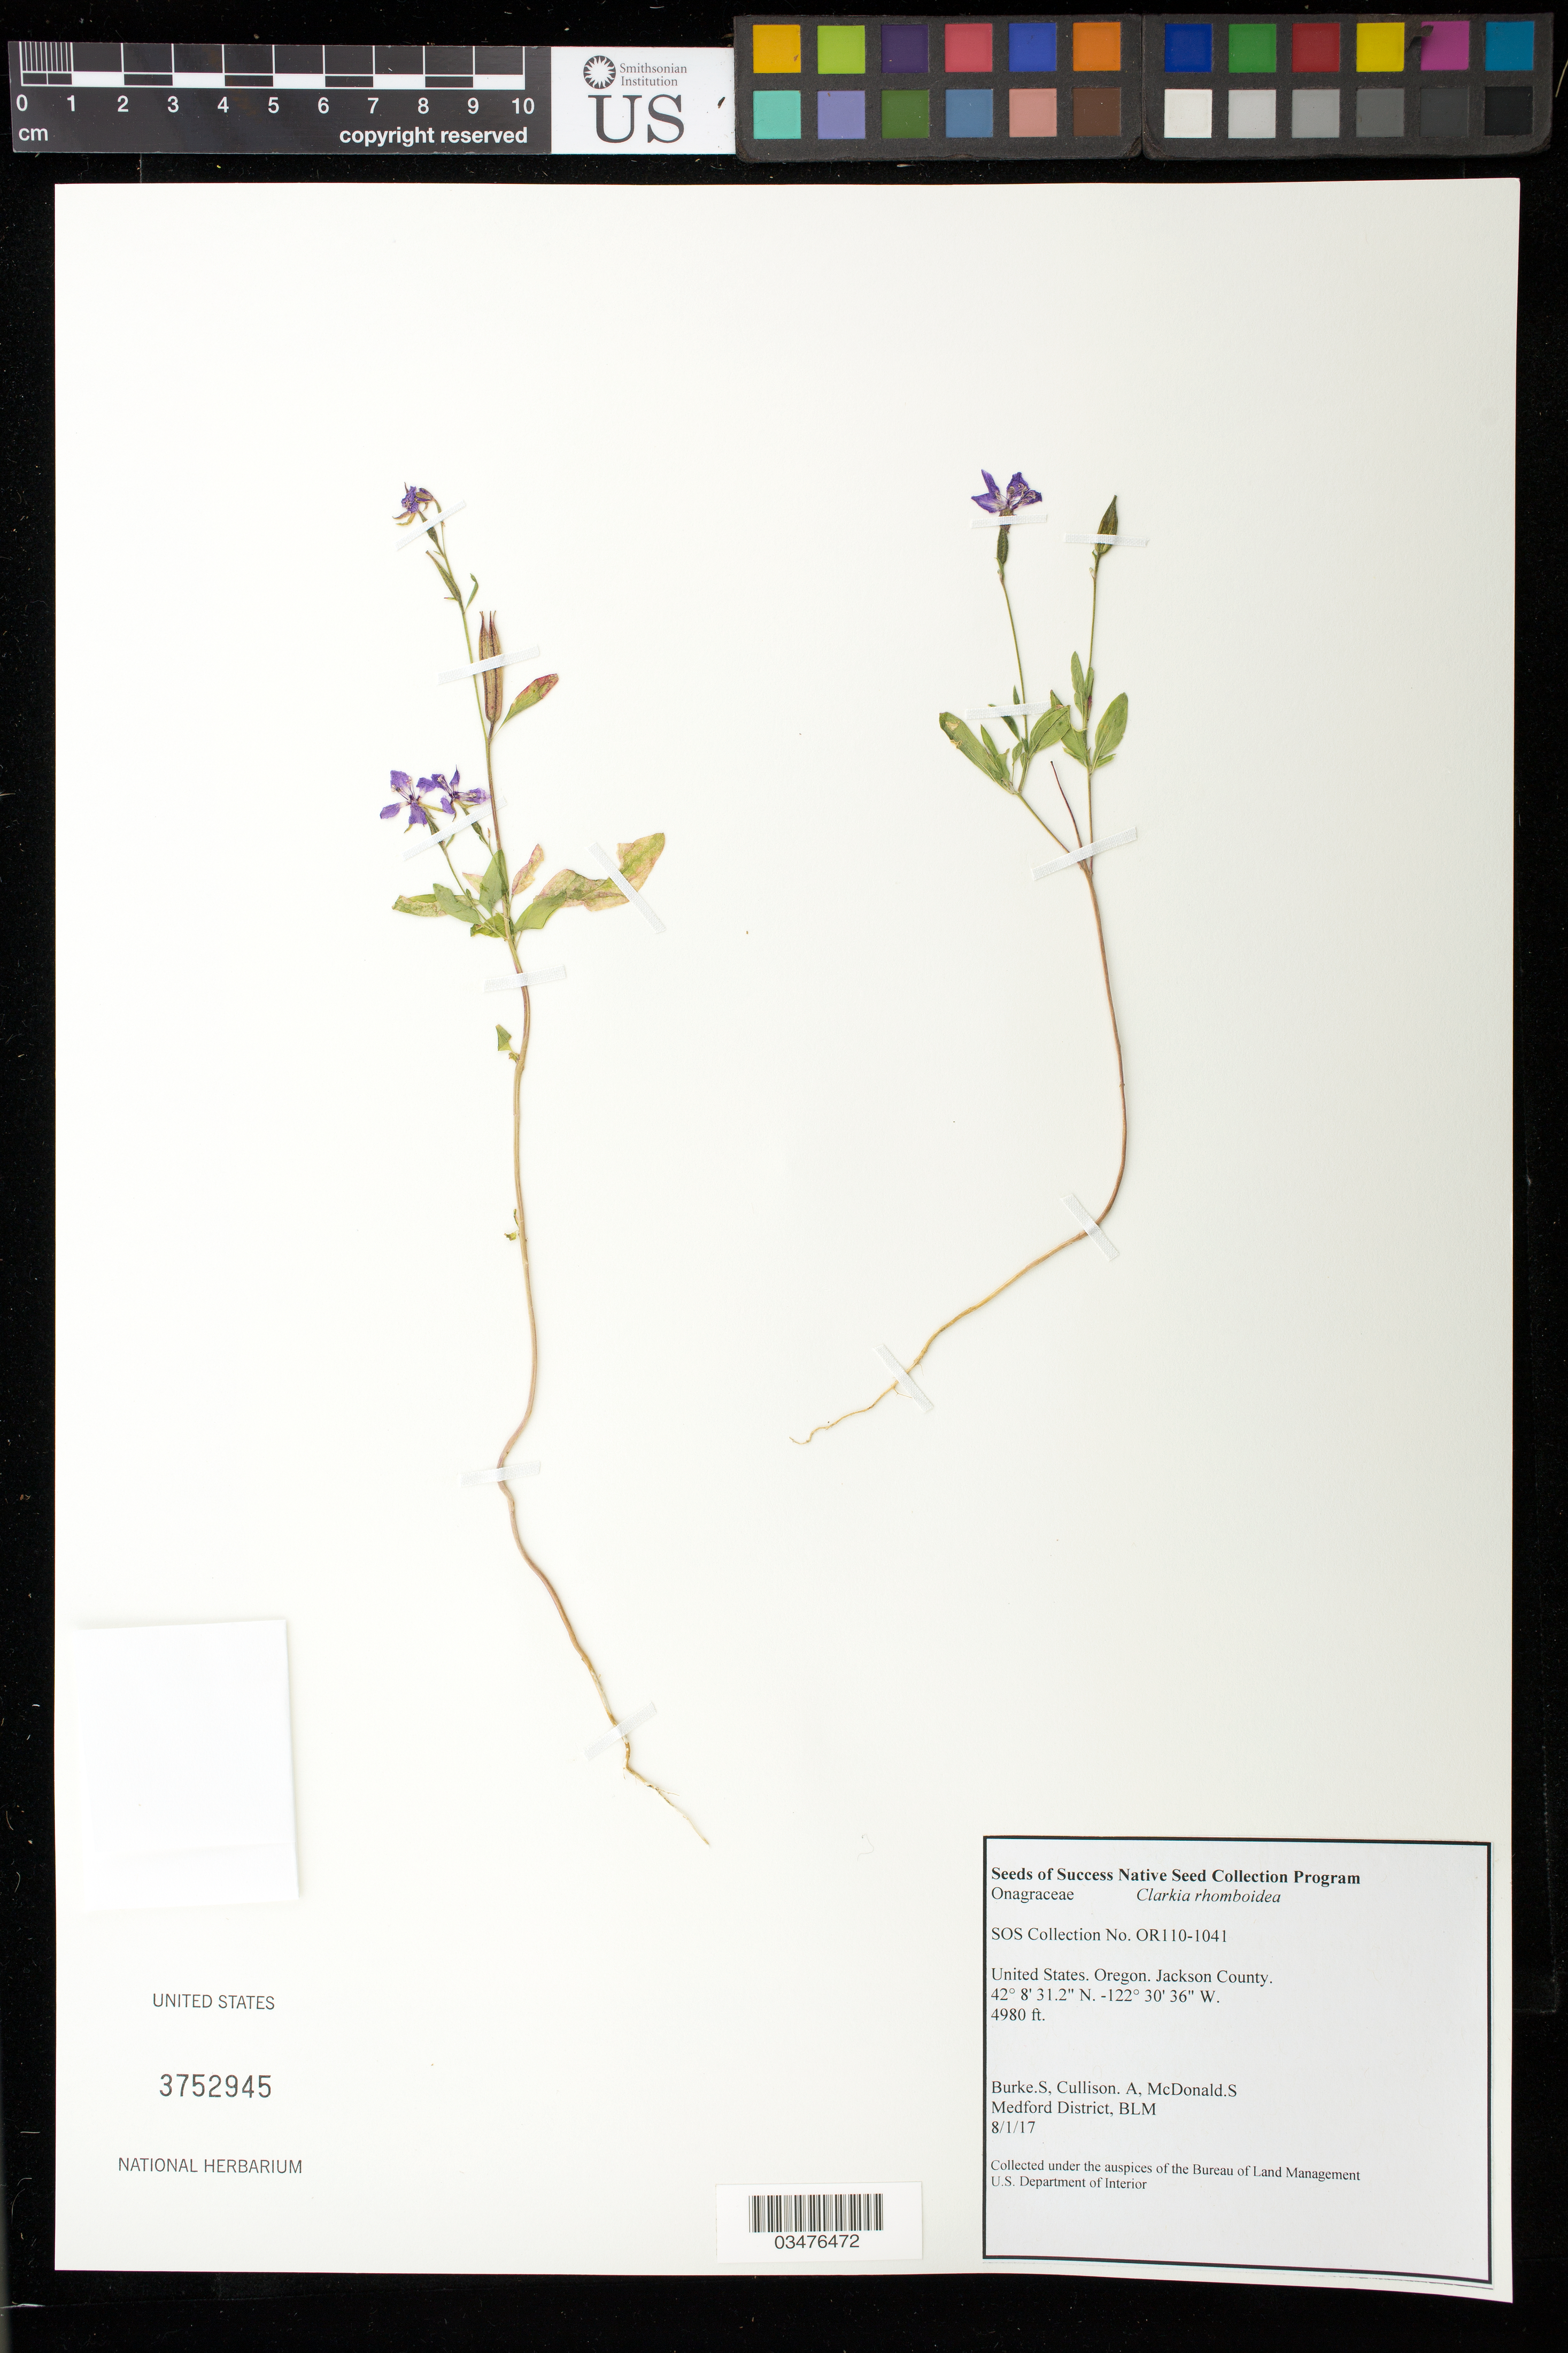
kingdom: Plantae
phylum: Tracheophyta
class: Magnoliopsida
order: Myrtales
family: Onagraceae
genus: Clarkia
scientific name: Clarkia rhomboidea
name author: Douglas ex Hook.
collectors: S. Burke, A. Cullison & S. McDonald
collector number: OR110-1041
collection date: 2017-08-01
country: United States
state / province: Oregon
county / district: Jackson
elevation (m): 1518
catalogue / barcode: US 3752945